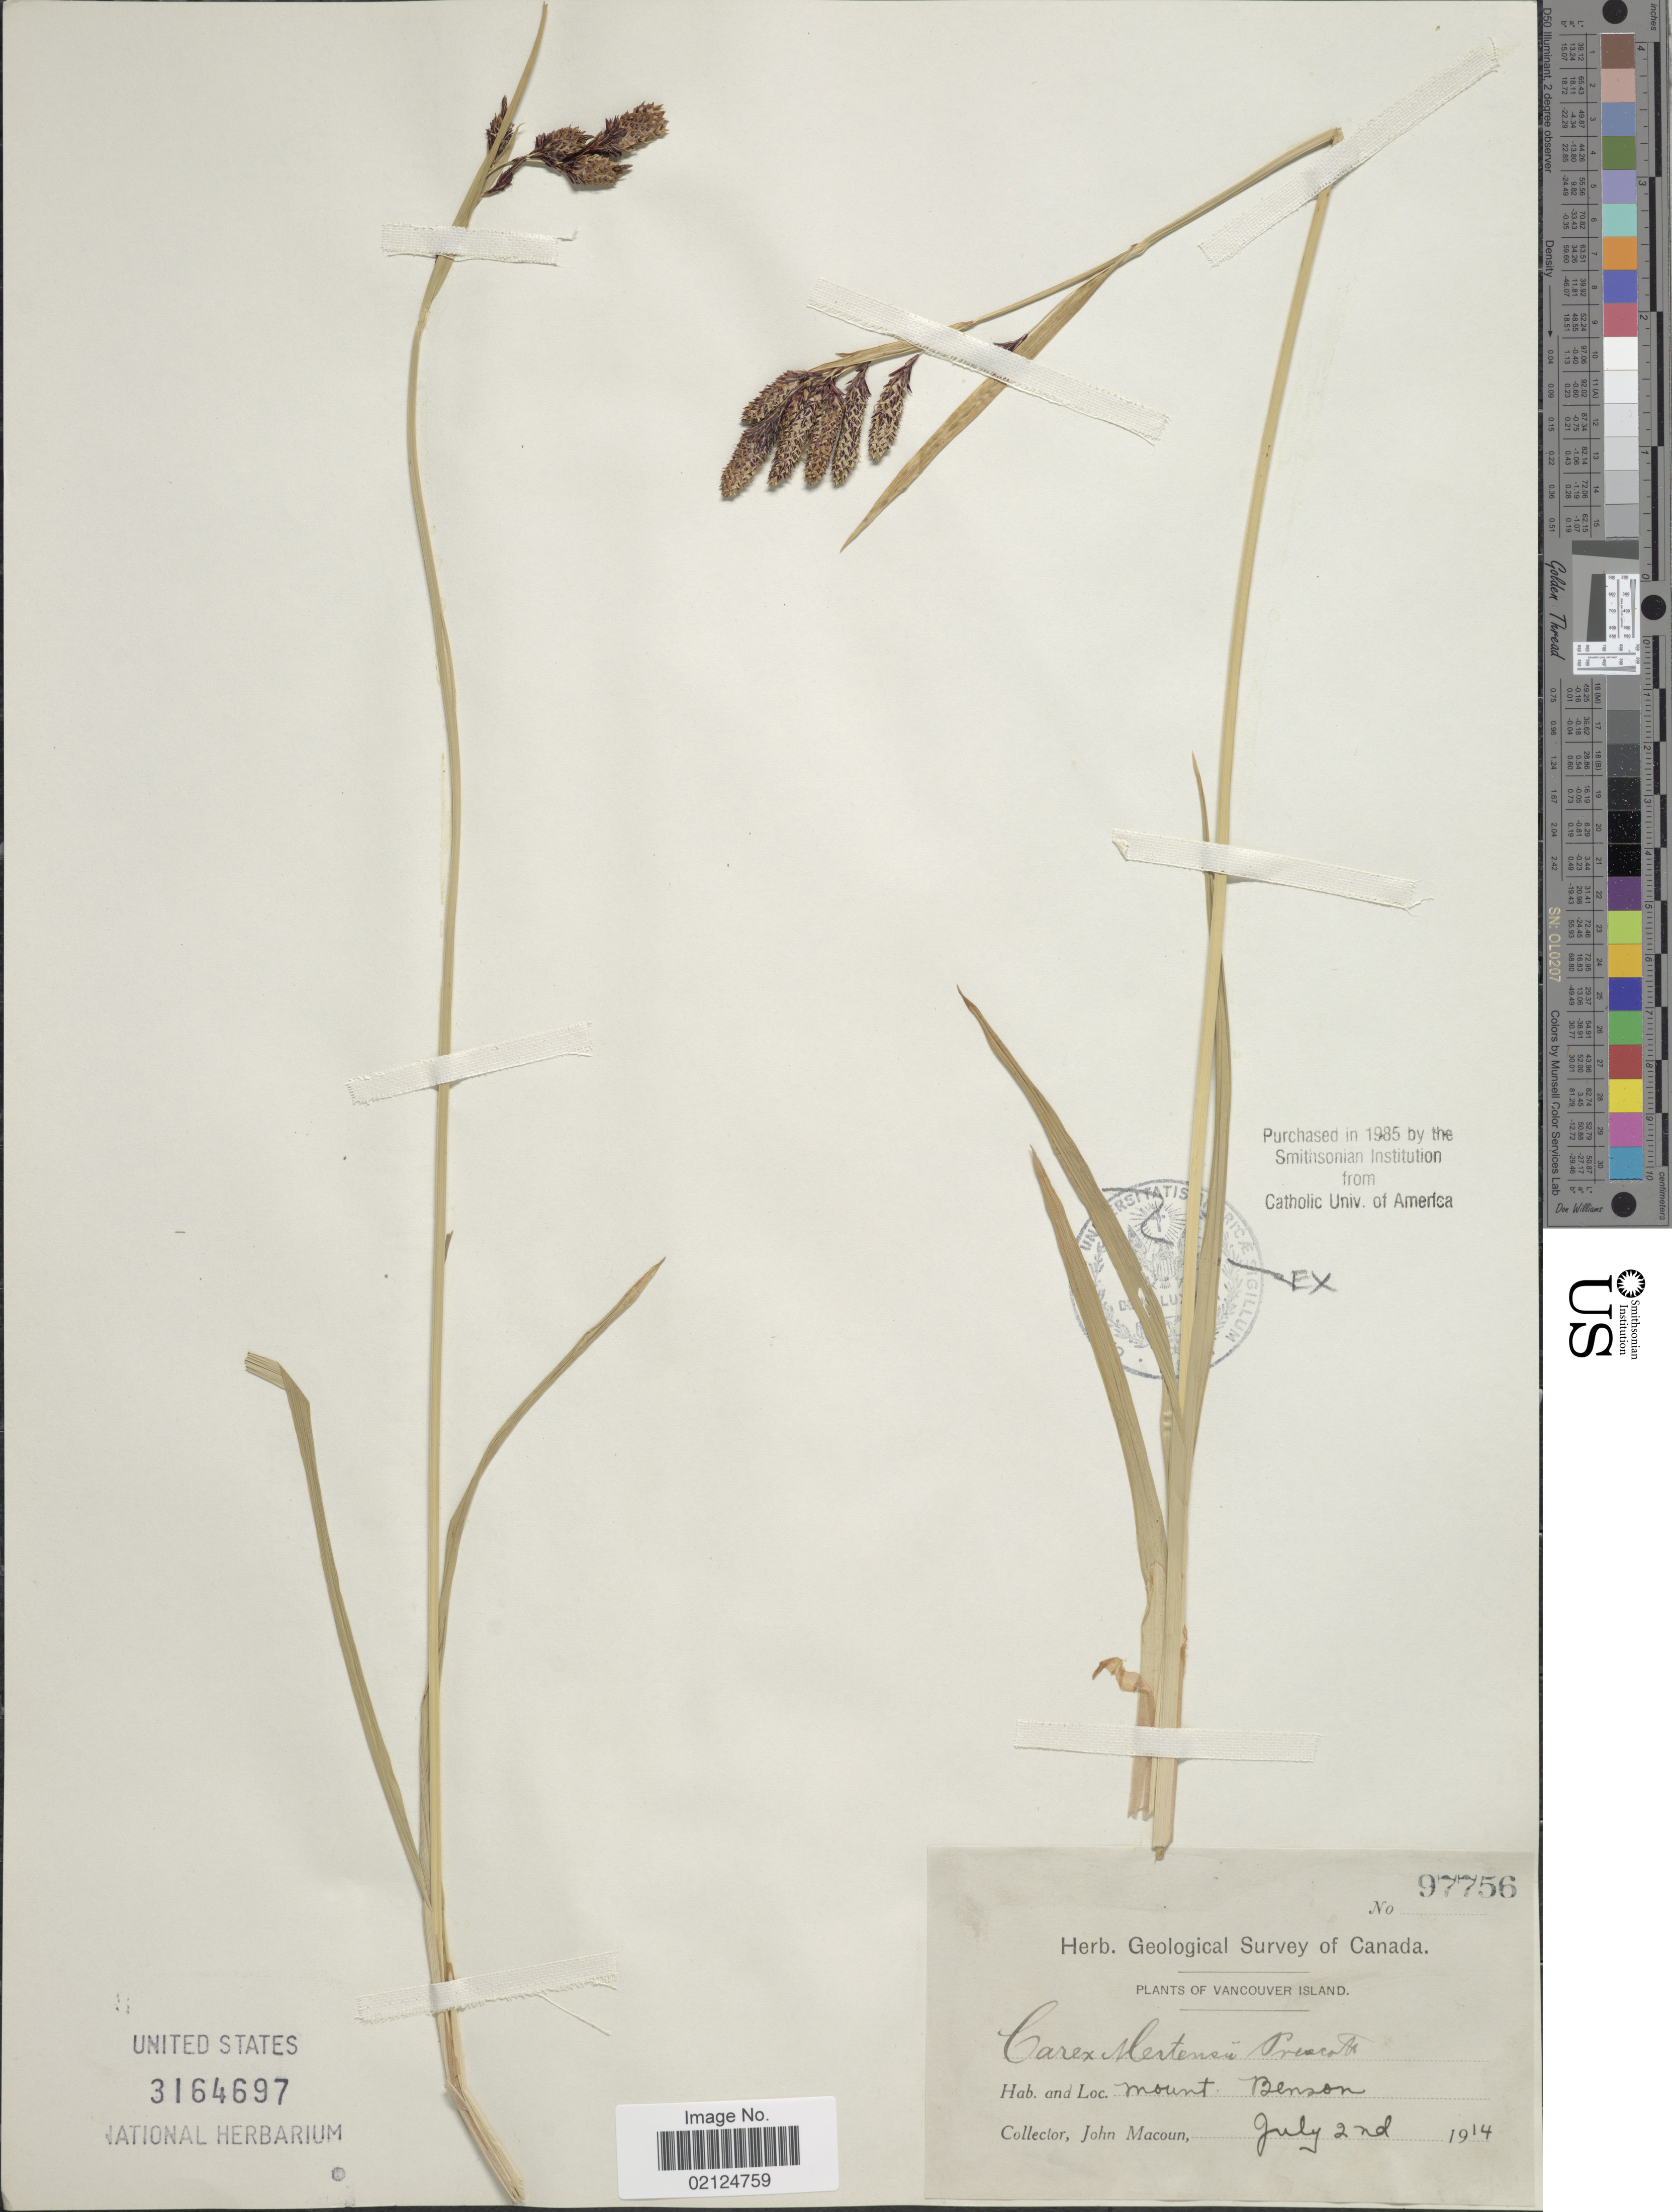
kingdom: Plantae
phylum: Tracheophyta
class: Liliopsida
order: Poales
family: Cyperaceae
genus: Carex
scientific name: Carex mertensii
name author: J.D. Prescott ex Bong.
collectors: J. Macoun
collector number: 97756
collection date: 1914-07-02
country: Canada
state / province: British Columbia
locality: Vancouver Island, Mount Benson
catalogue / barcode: US 3164697